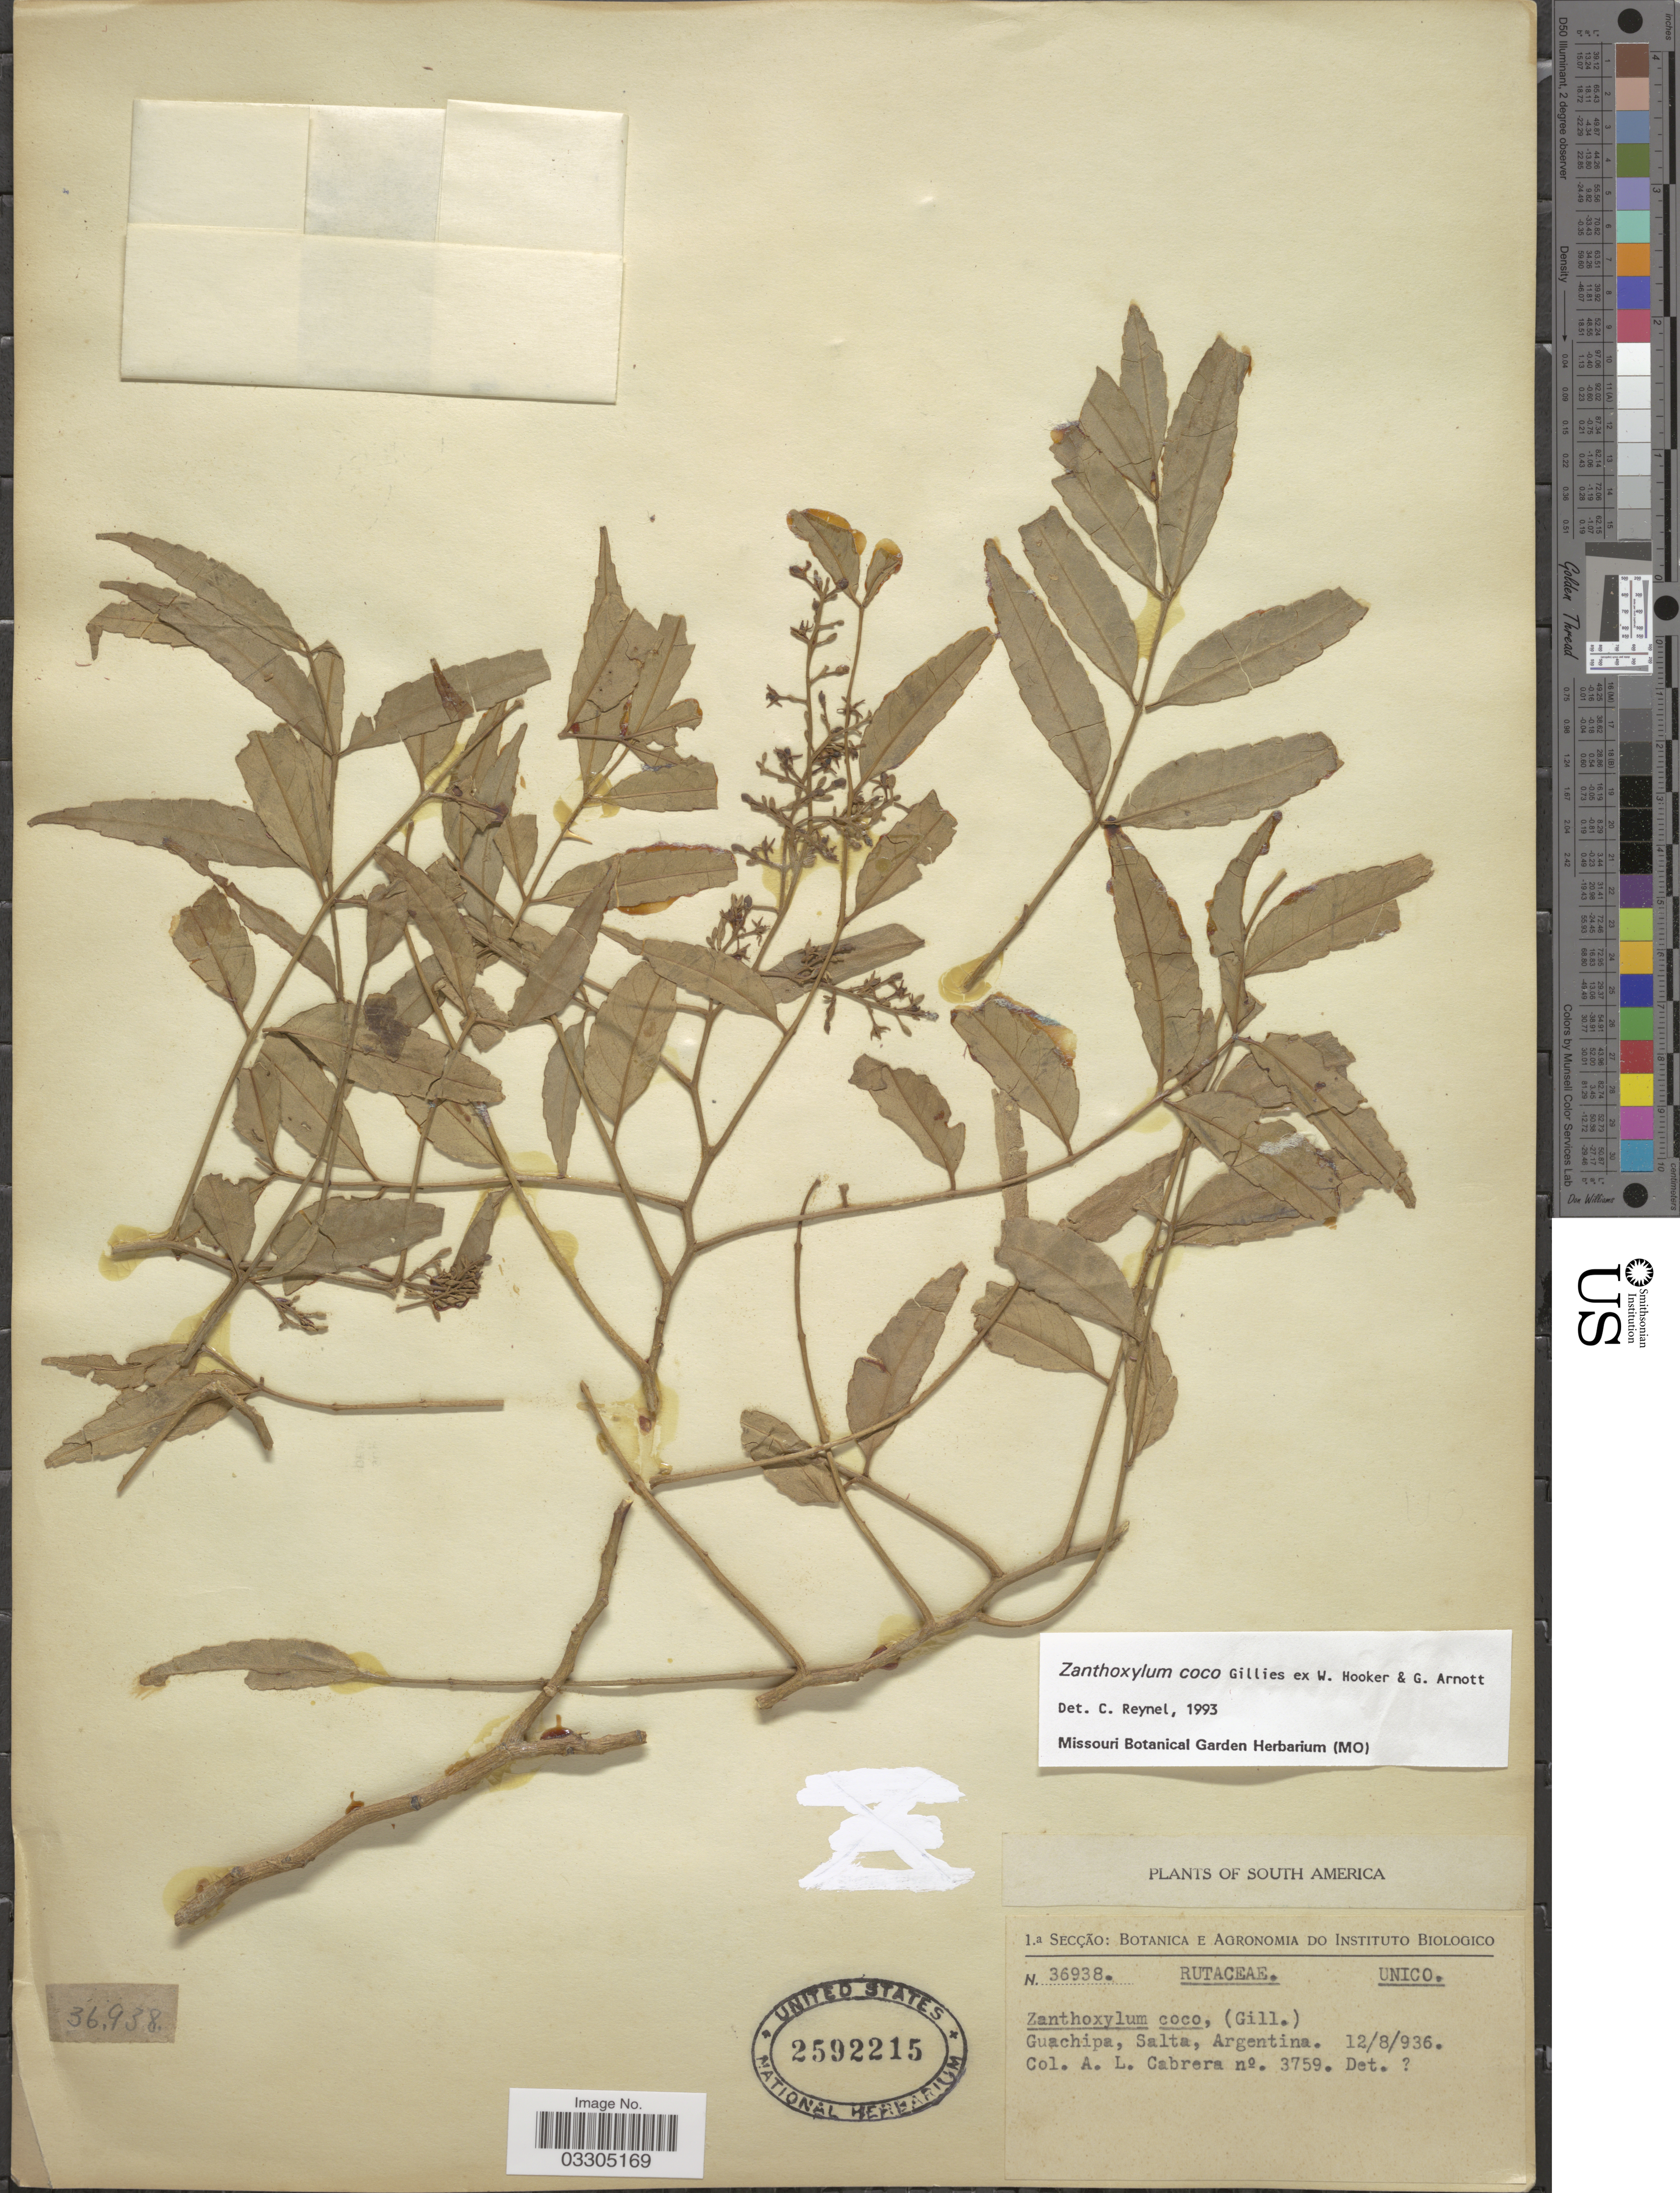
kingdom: Plantae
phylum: Tracheophyta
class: Magnoliopsida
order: Sapindales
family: Rutaceae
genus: Zanthoxylum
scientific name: Zanthoxylum coco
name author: Hook. & Arn.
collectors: A. L. Cabrera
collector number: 3759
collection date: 1936-08-12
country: Argentina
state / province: Salta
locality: Guachipa.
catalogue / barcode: US 2592215